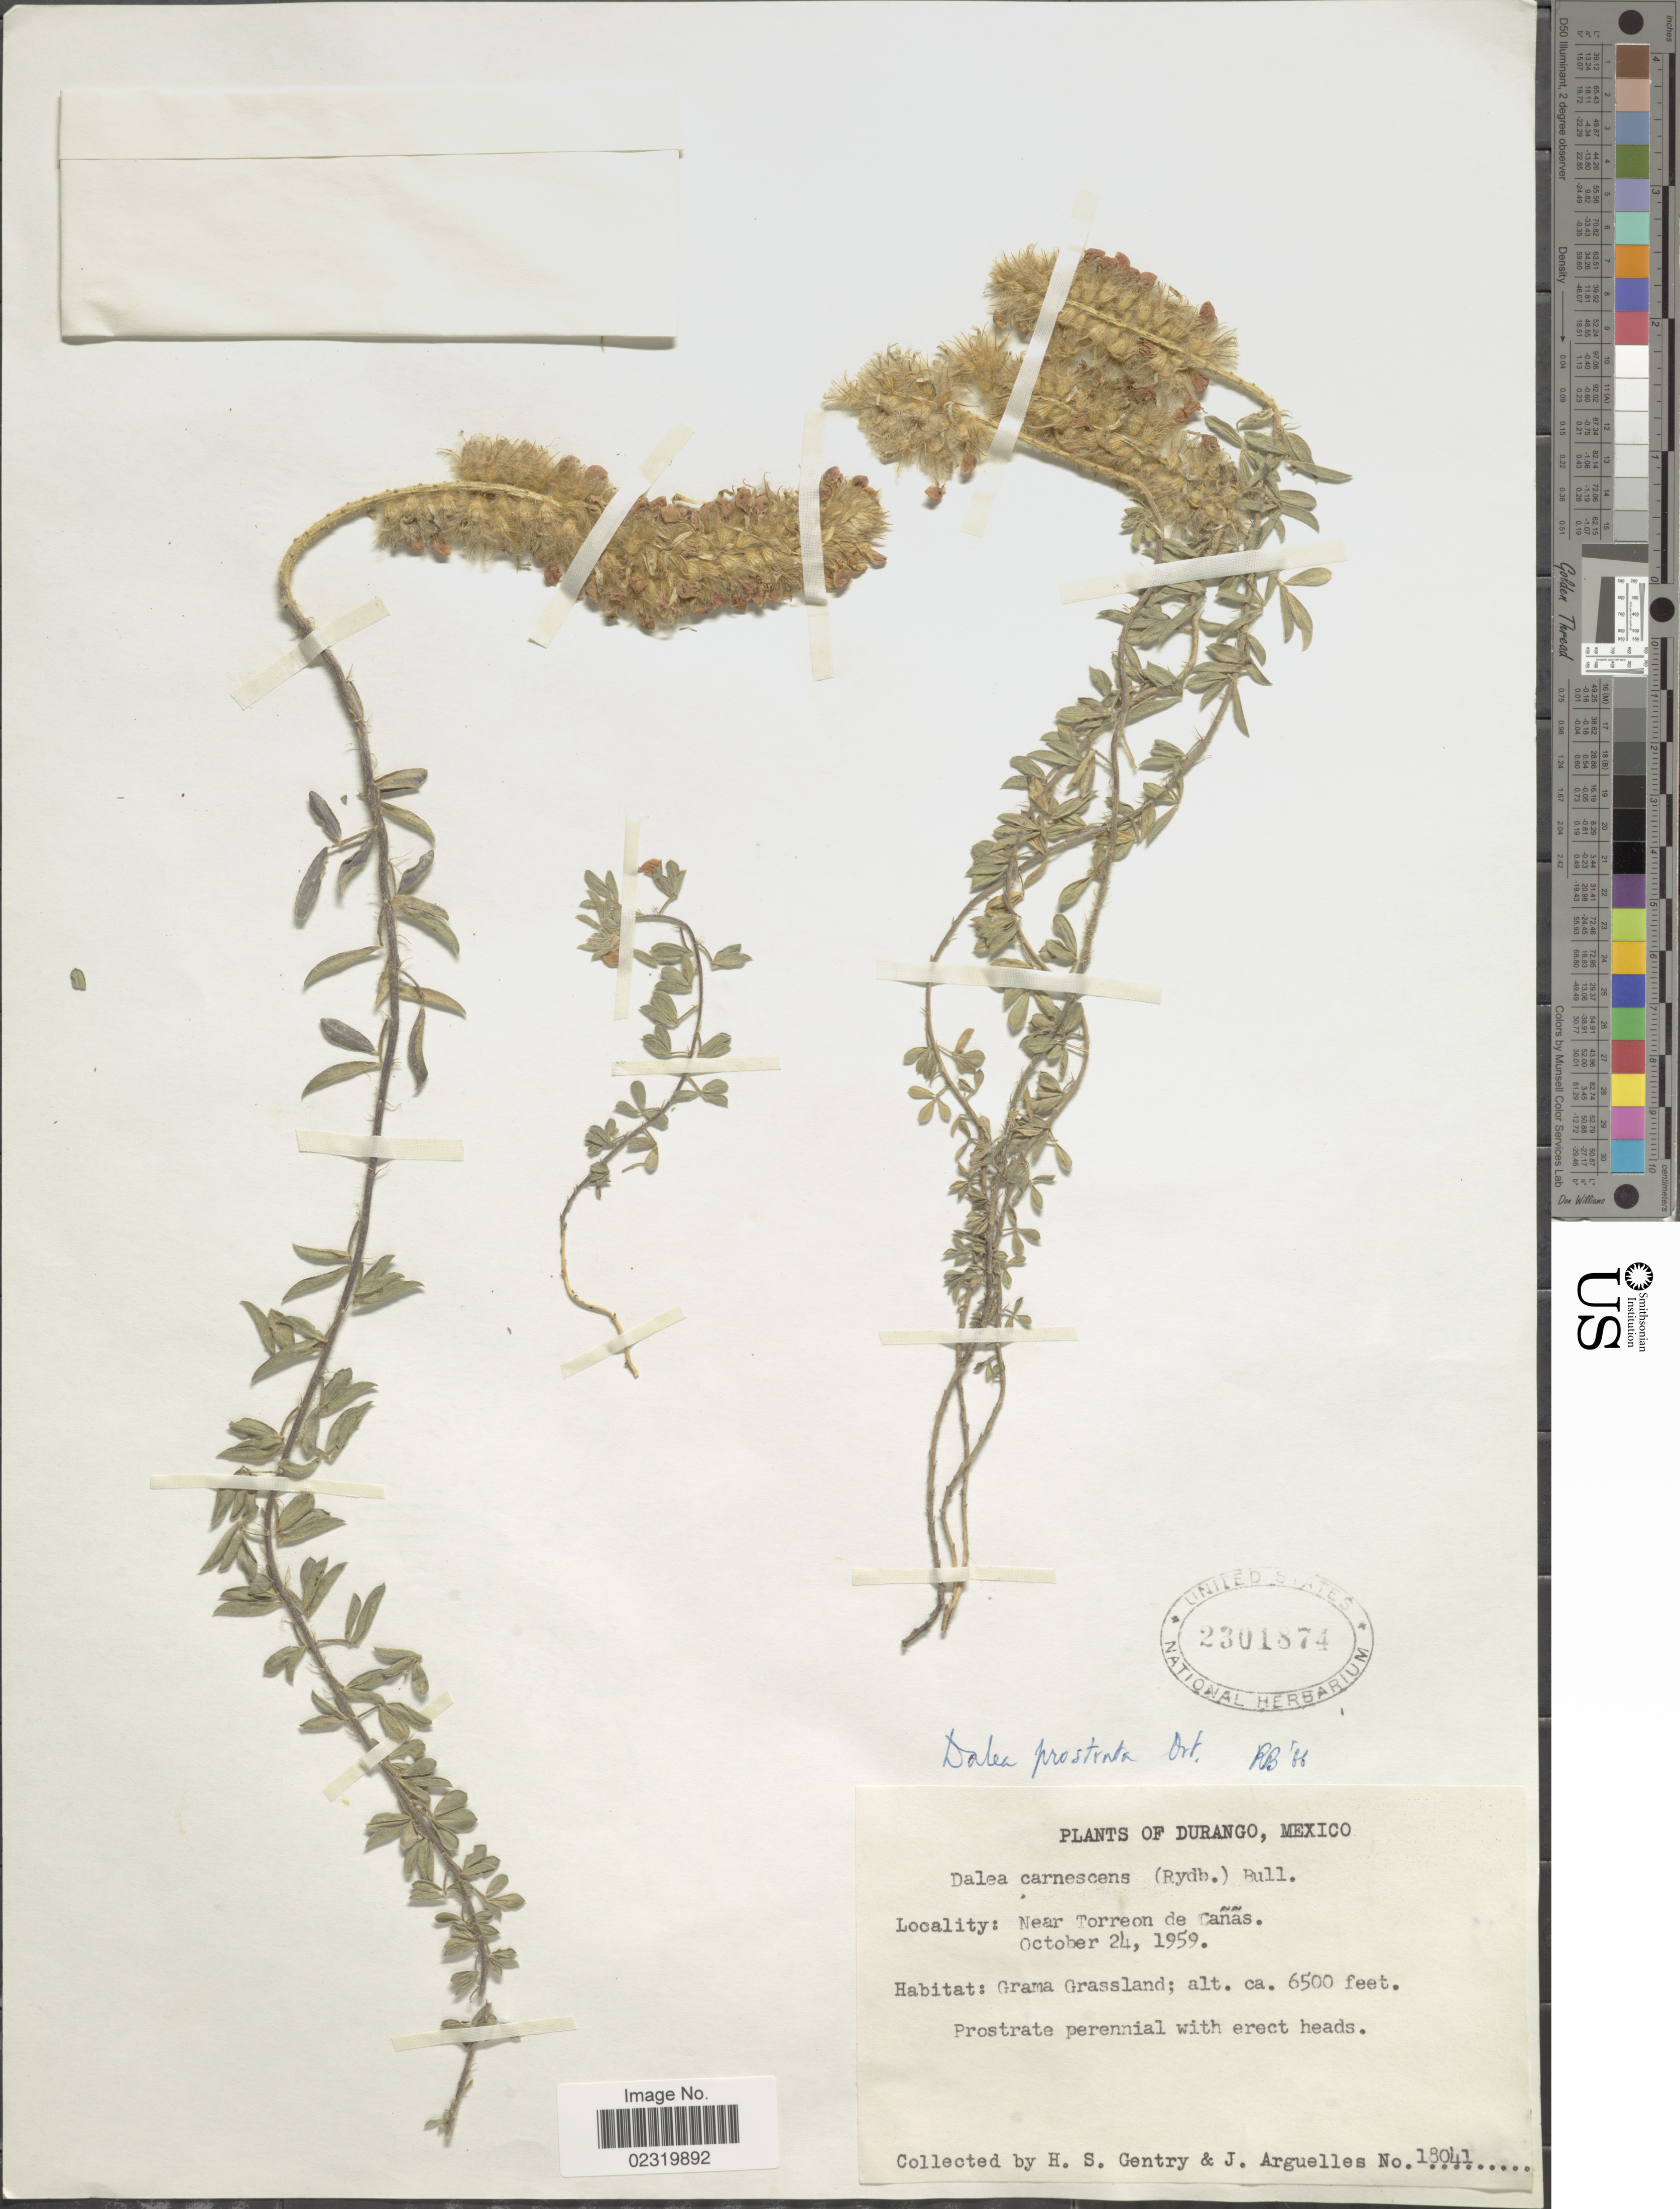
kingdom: Plantae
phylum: Tracheophyta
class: Magnoliopsida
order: Fabales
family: Fabaceae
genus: Dalea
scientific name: Dalea prostrata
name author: Ortega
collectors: H. S. Gentry & J. Arguelles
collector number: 18041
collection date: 1959-10-24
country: Mexico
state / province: Durango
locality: Near Torreon de Cañas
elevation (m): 1981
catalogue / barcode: US 2301874